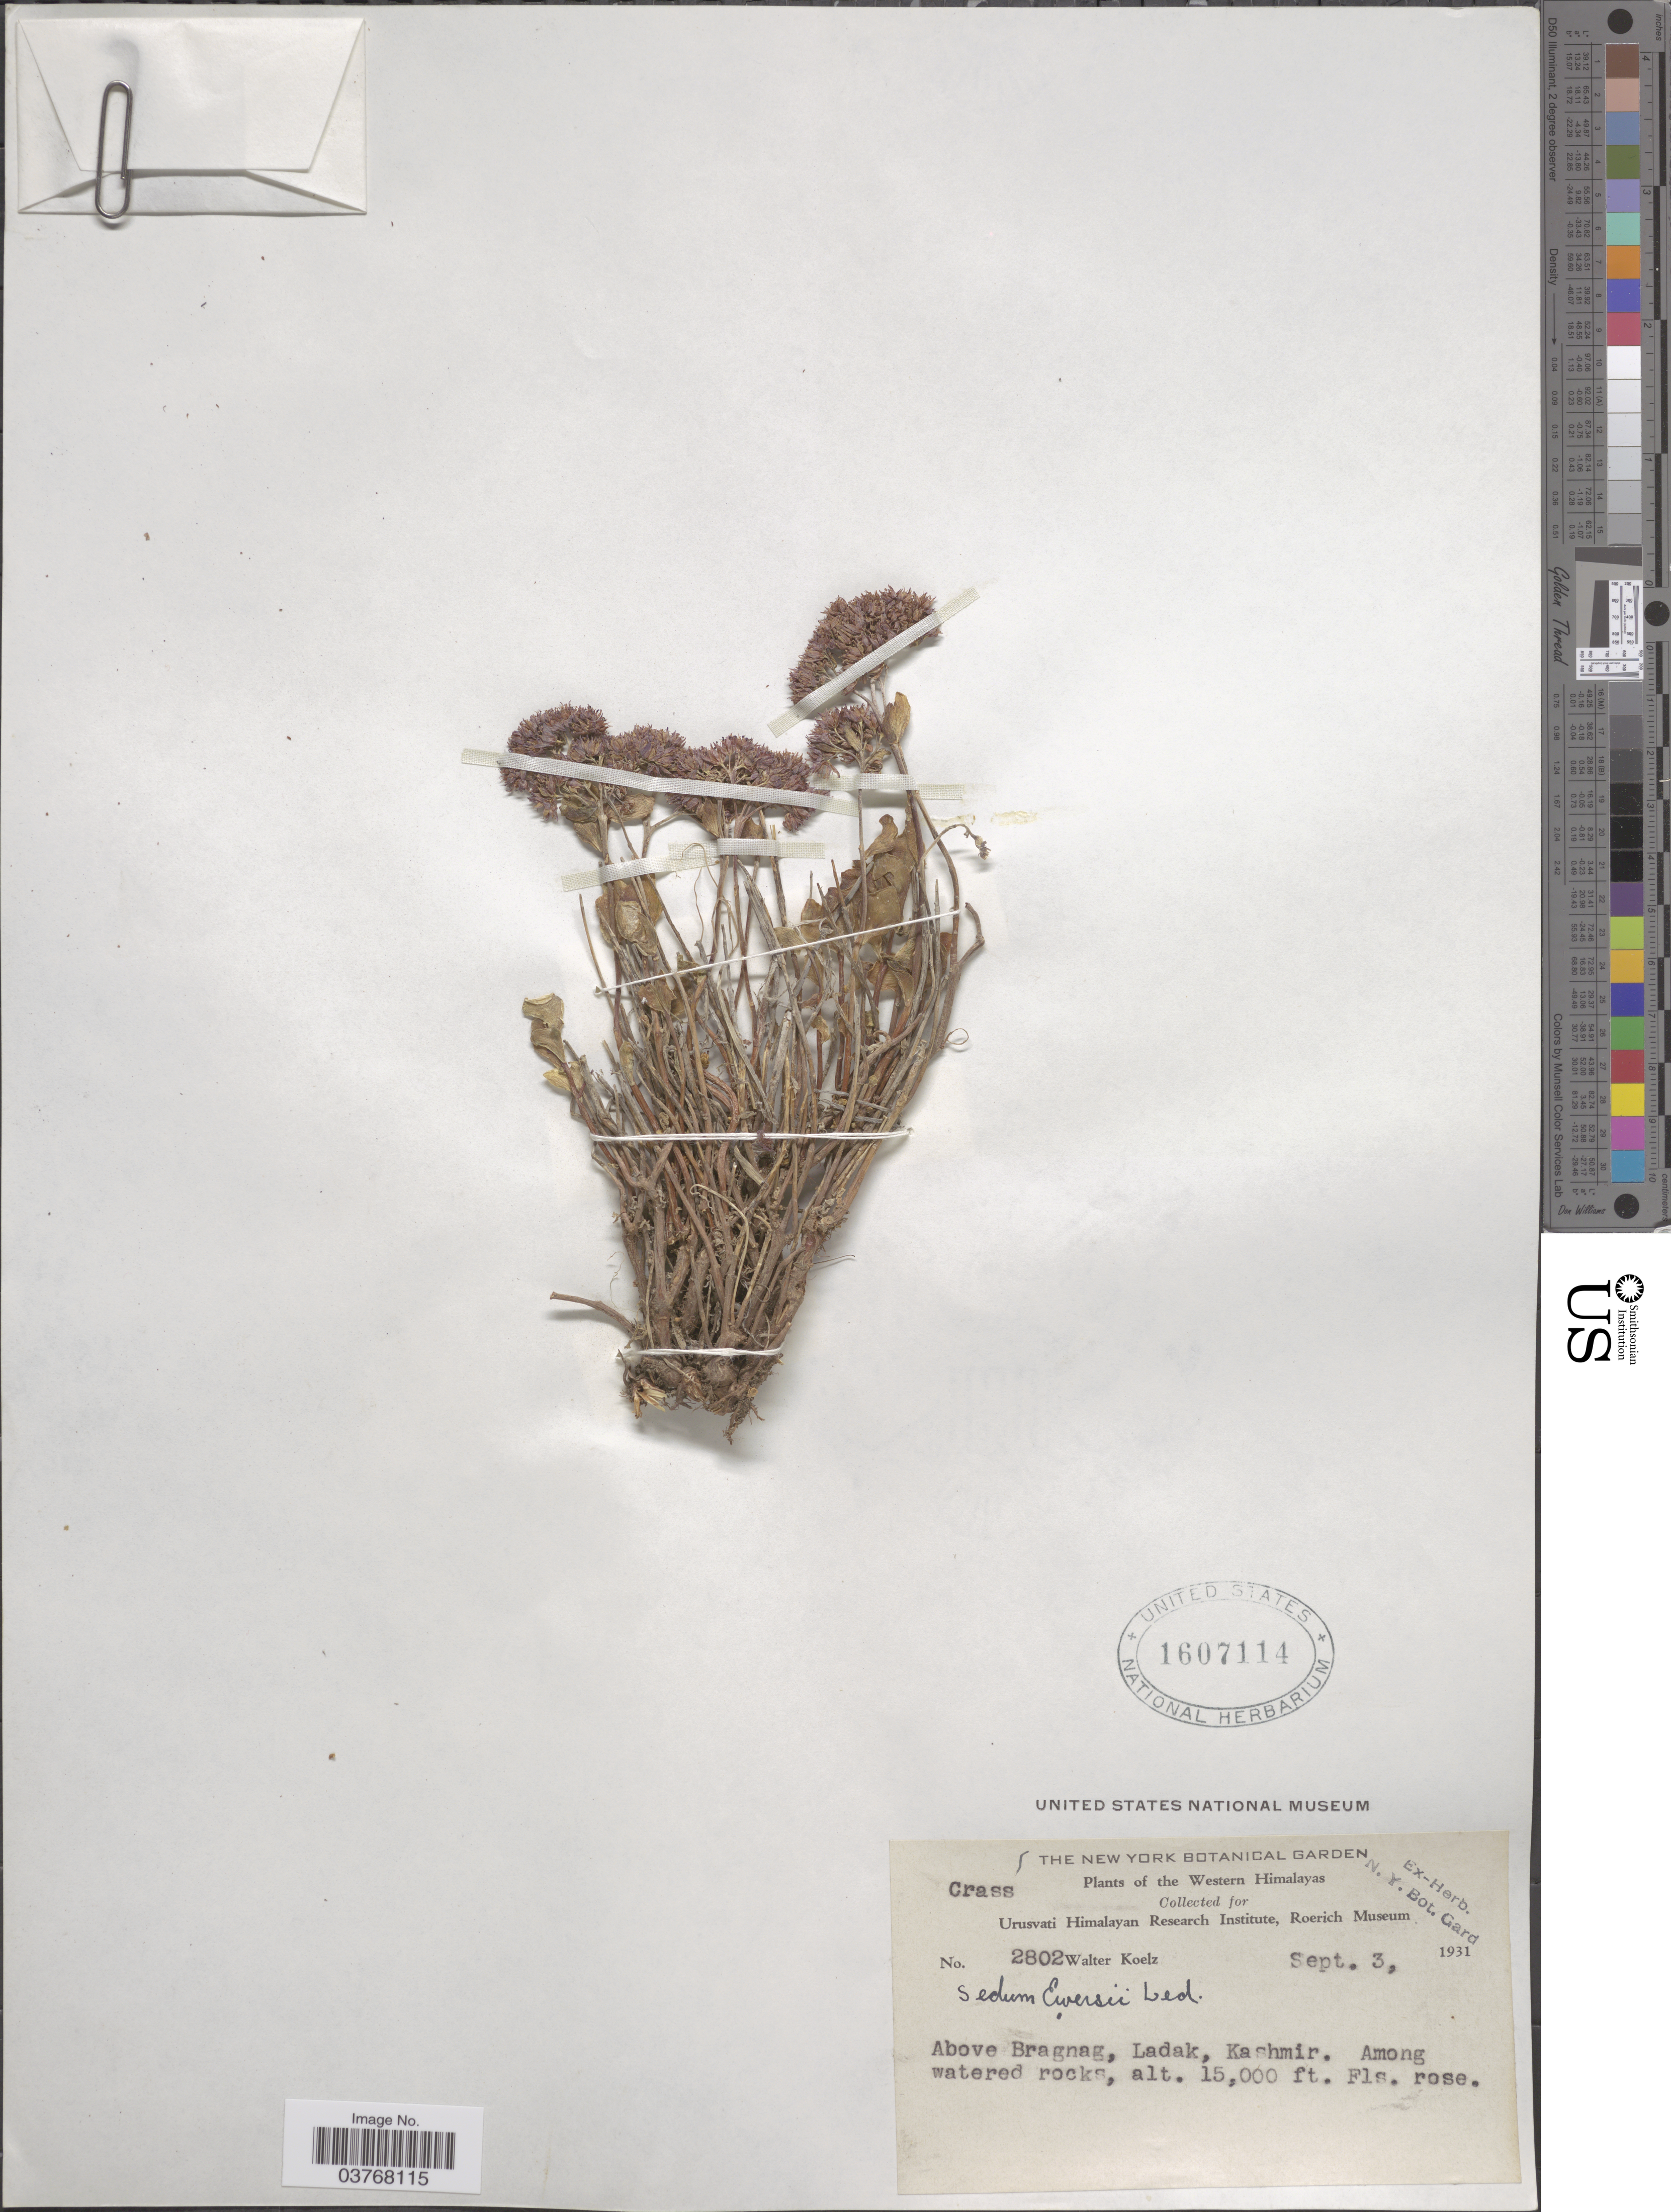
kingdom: Plantae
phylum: Tracheophyta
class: Magnoliopsida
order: Saxifragales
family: Crassulaceae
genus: Hylotelephium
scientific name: Hylotelephium ewersii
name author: (Ledeb.) H. Ohba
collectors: W. N. Koelz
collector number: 2802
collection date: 1931-09-03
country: India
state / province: Ladakh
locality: Western Himalayas. Above Bragnag, Ladak, Kashmir.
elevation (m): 4572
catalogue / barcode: US 1607114